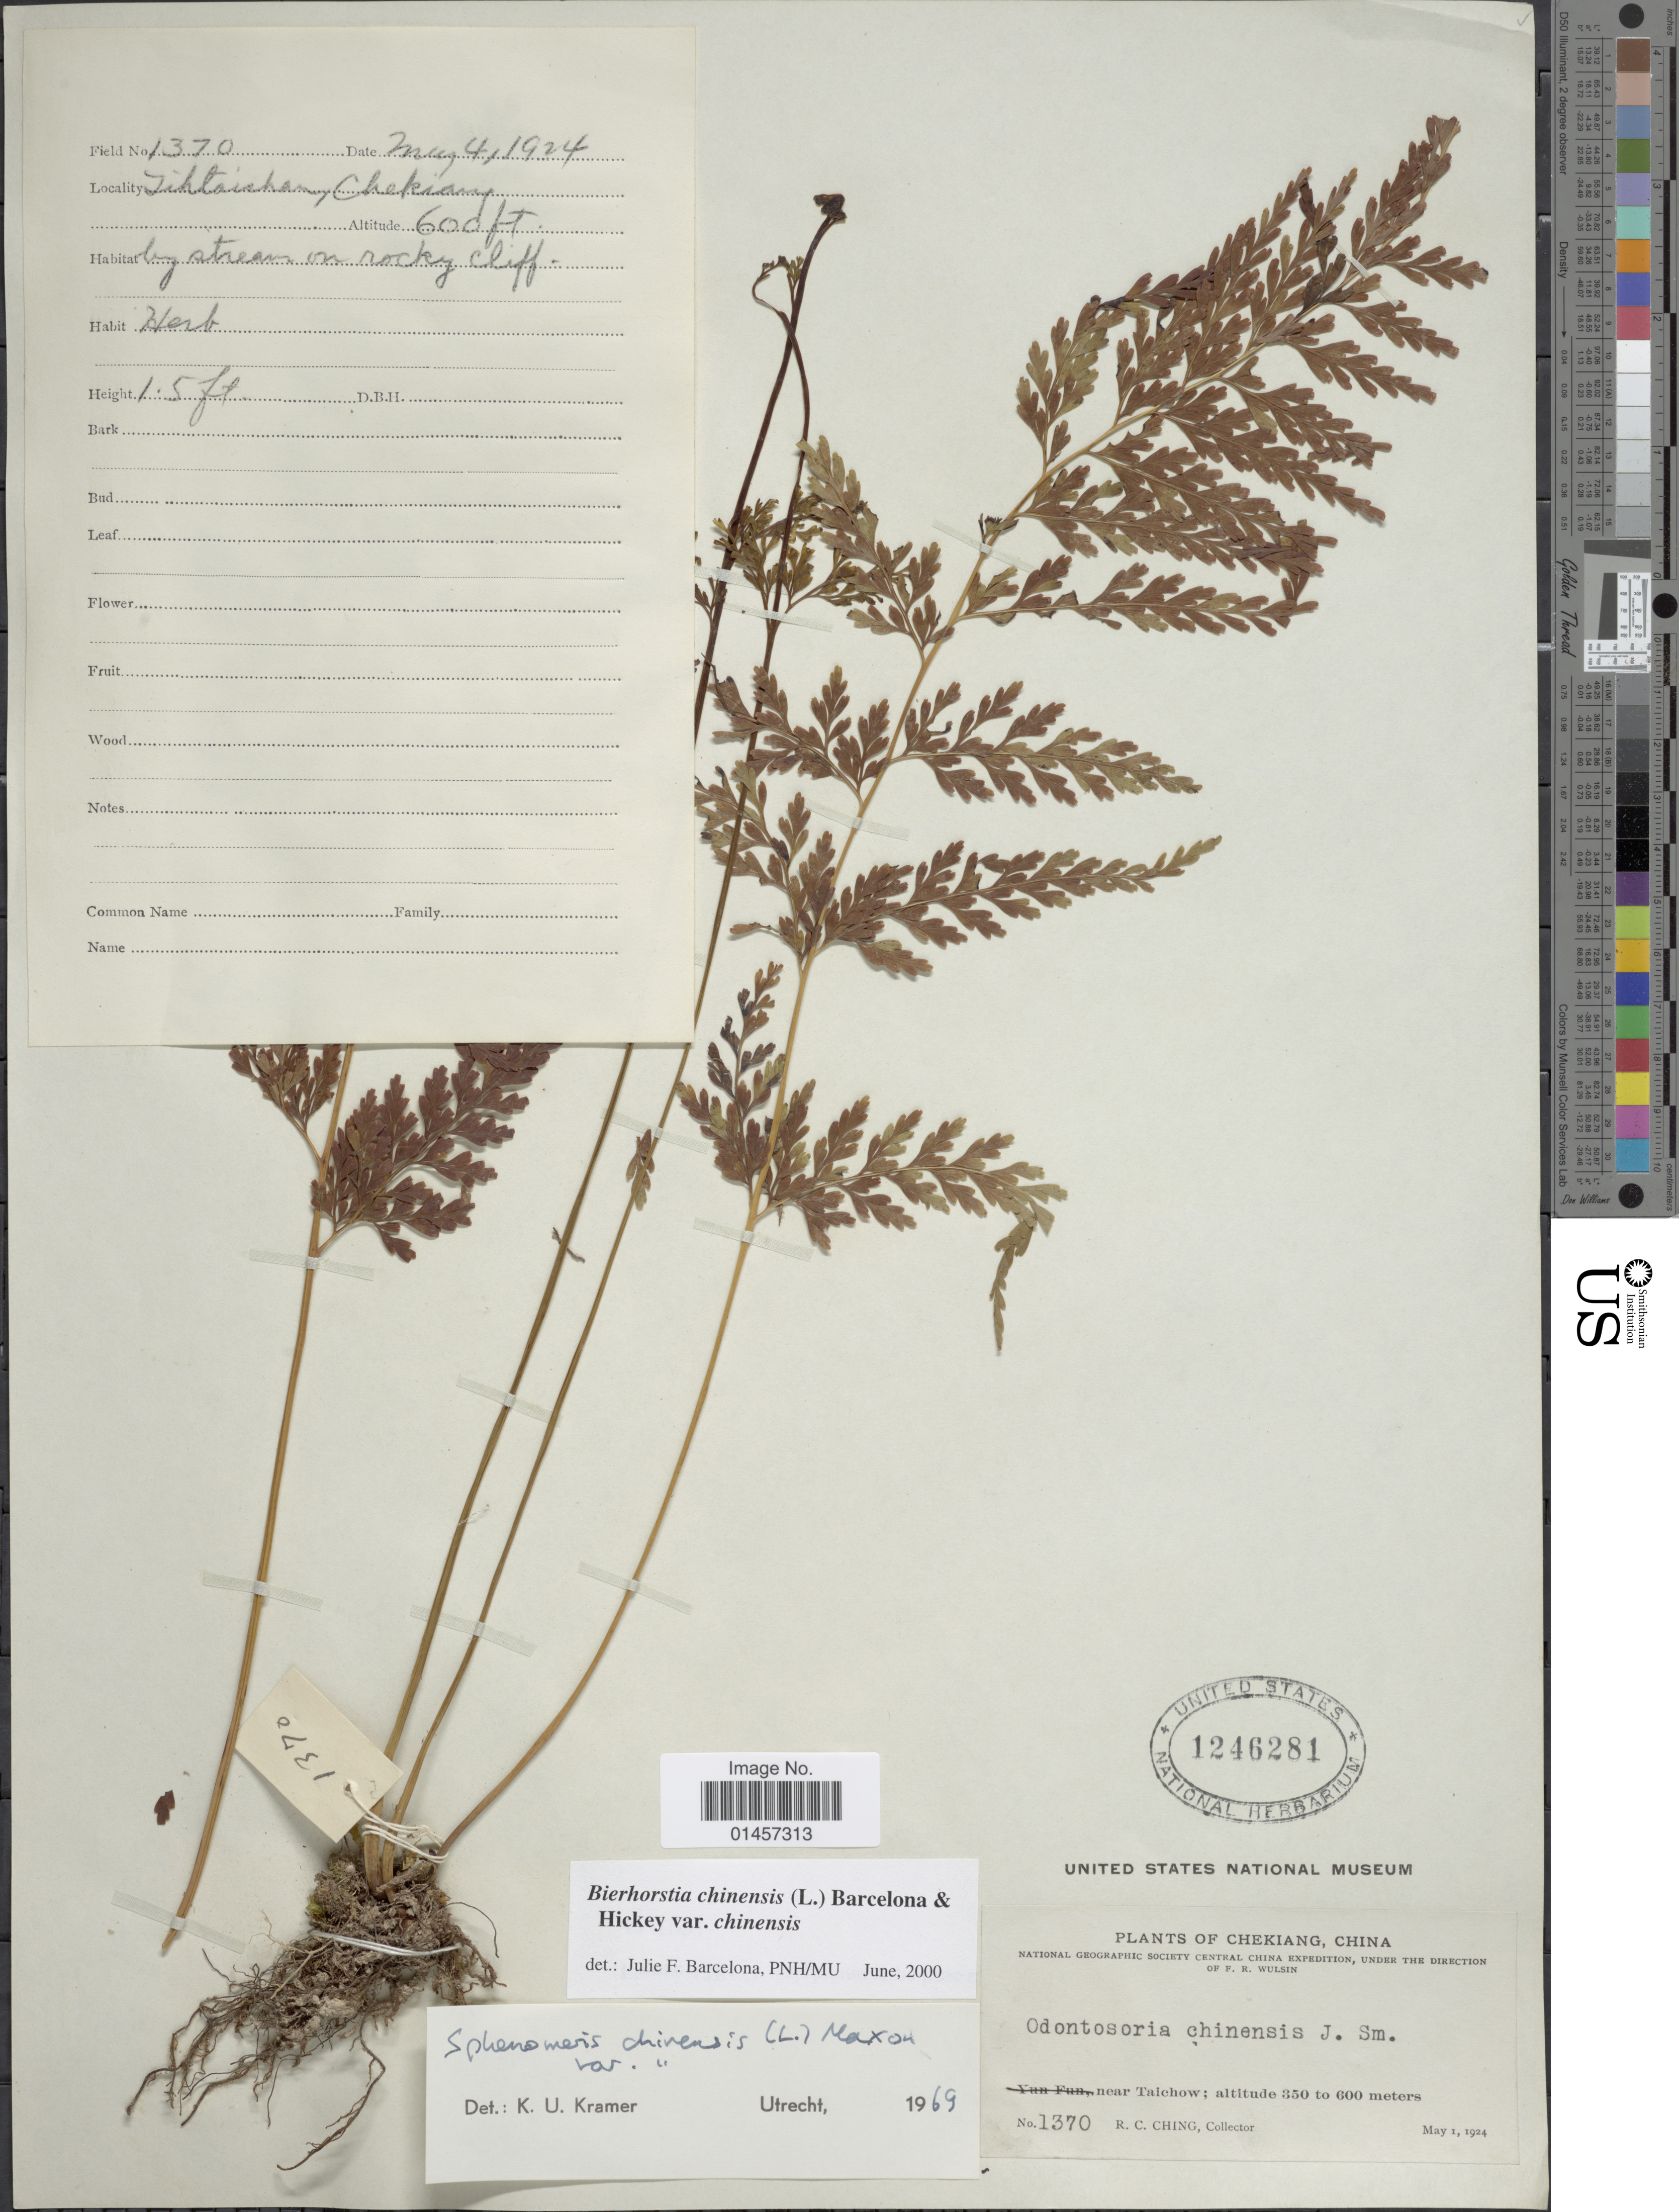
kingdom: Plantae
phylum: Tracheophyta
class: Polypodiopsida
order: Polypodiales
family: Lindsaeaceae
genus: Sphenomeris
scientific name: Sphenomeris chinensis var. chinensis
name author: (L.) Maxon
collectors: R. C. Ching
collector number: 1370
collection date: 1924-05-01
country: China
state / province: Zhejiang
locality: Tihtaishan, Chekiang, near Taichow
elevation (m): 350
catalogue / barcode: US 1246281